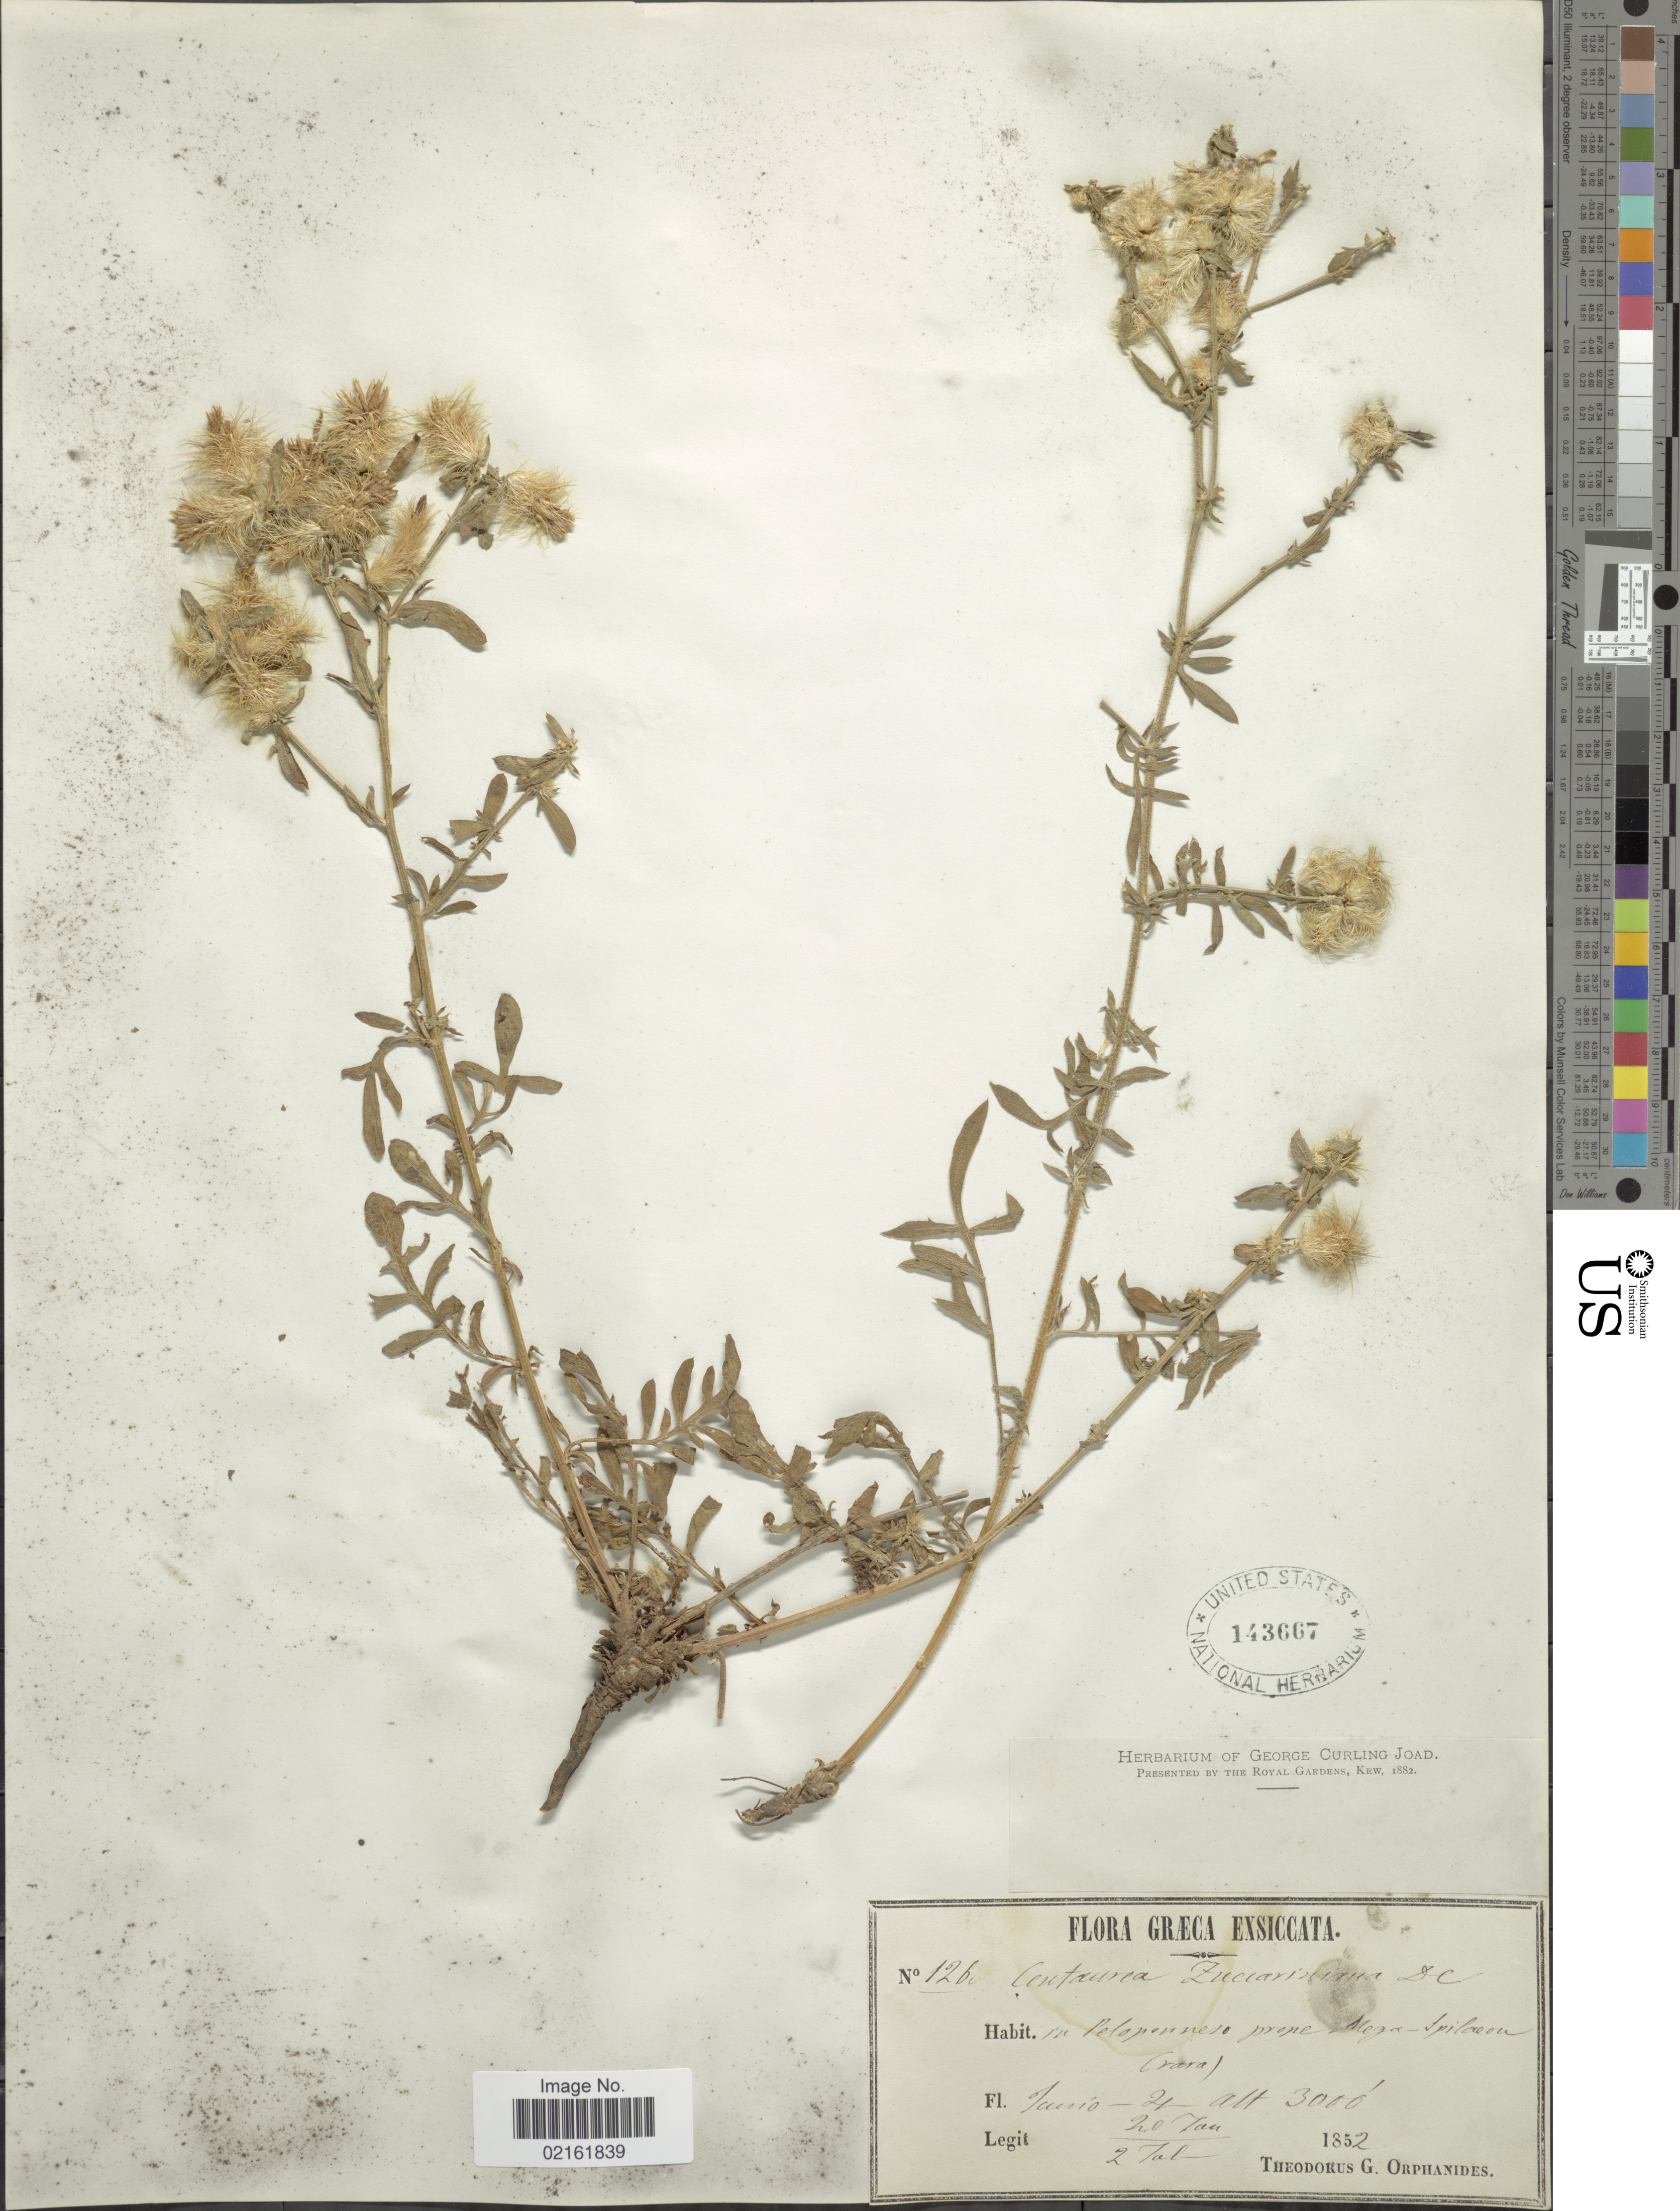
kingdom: Plantae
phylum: Tracheophyta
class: Magnoliopsida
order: Asterales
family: Asteraceae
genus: Centaurea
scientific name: Centaurea zuccariniana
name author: DC.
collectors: T. G. Orphanides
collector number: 1260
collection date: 1852-06-02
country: Greece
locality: In Peloponnese prope Mega-Spilaeon.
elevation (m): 914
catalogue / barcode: US 143667